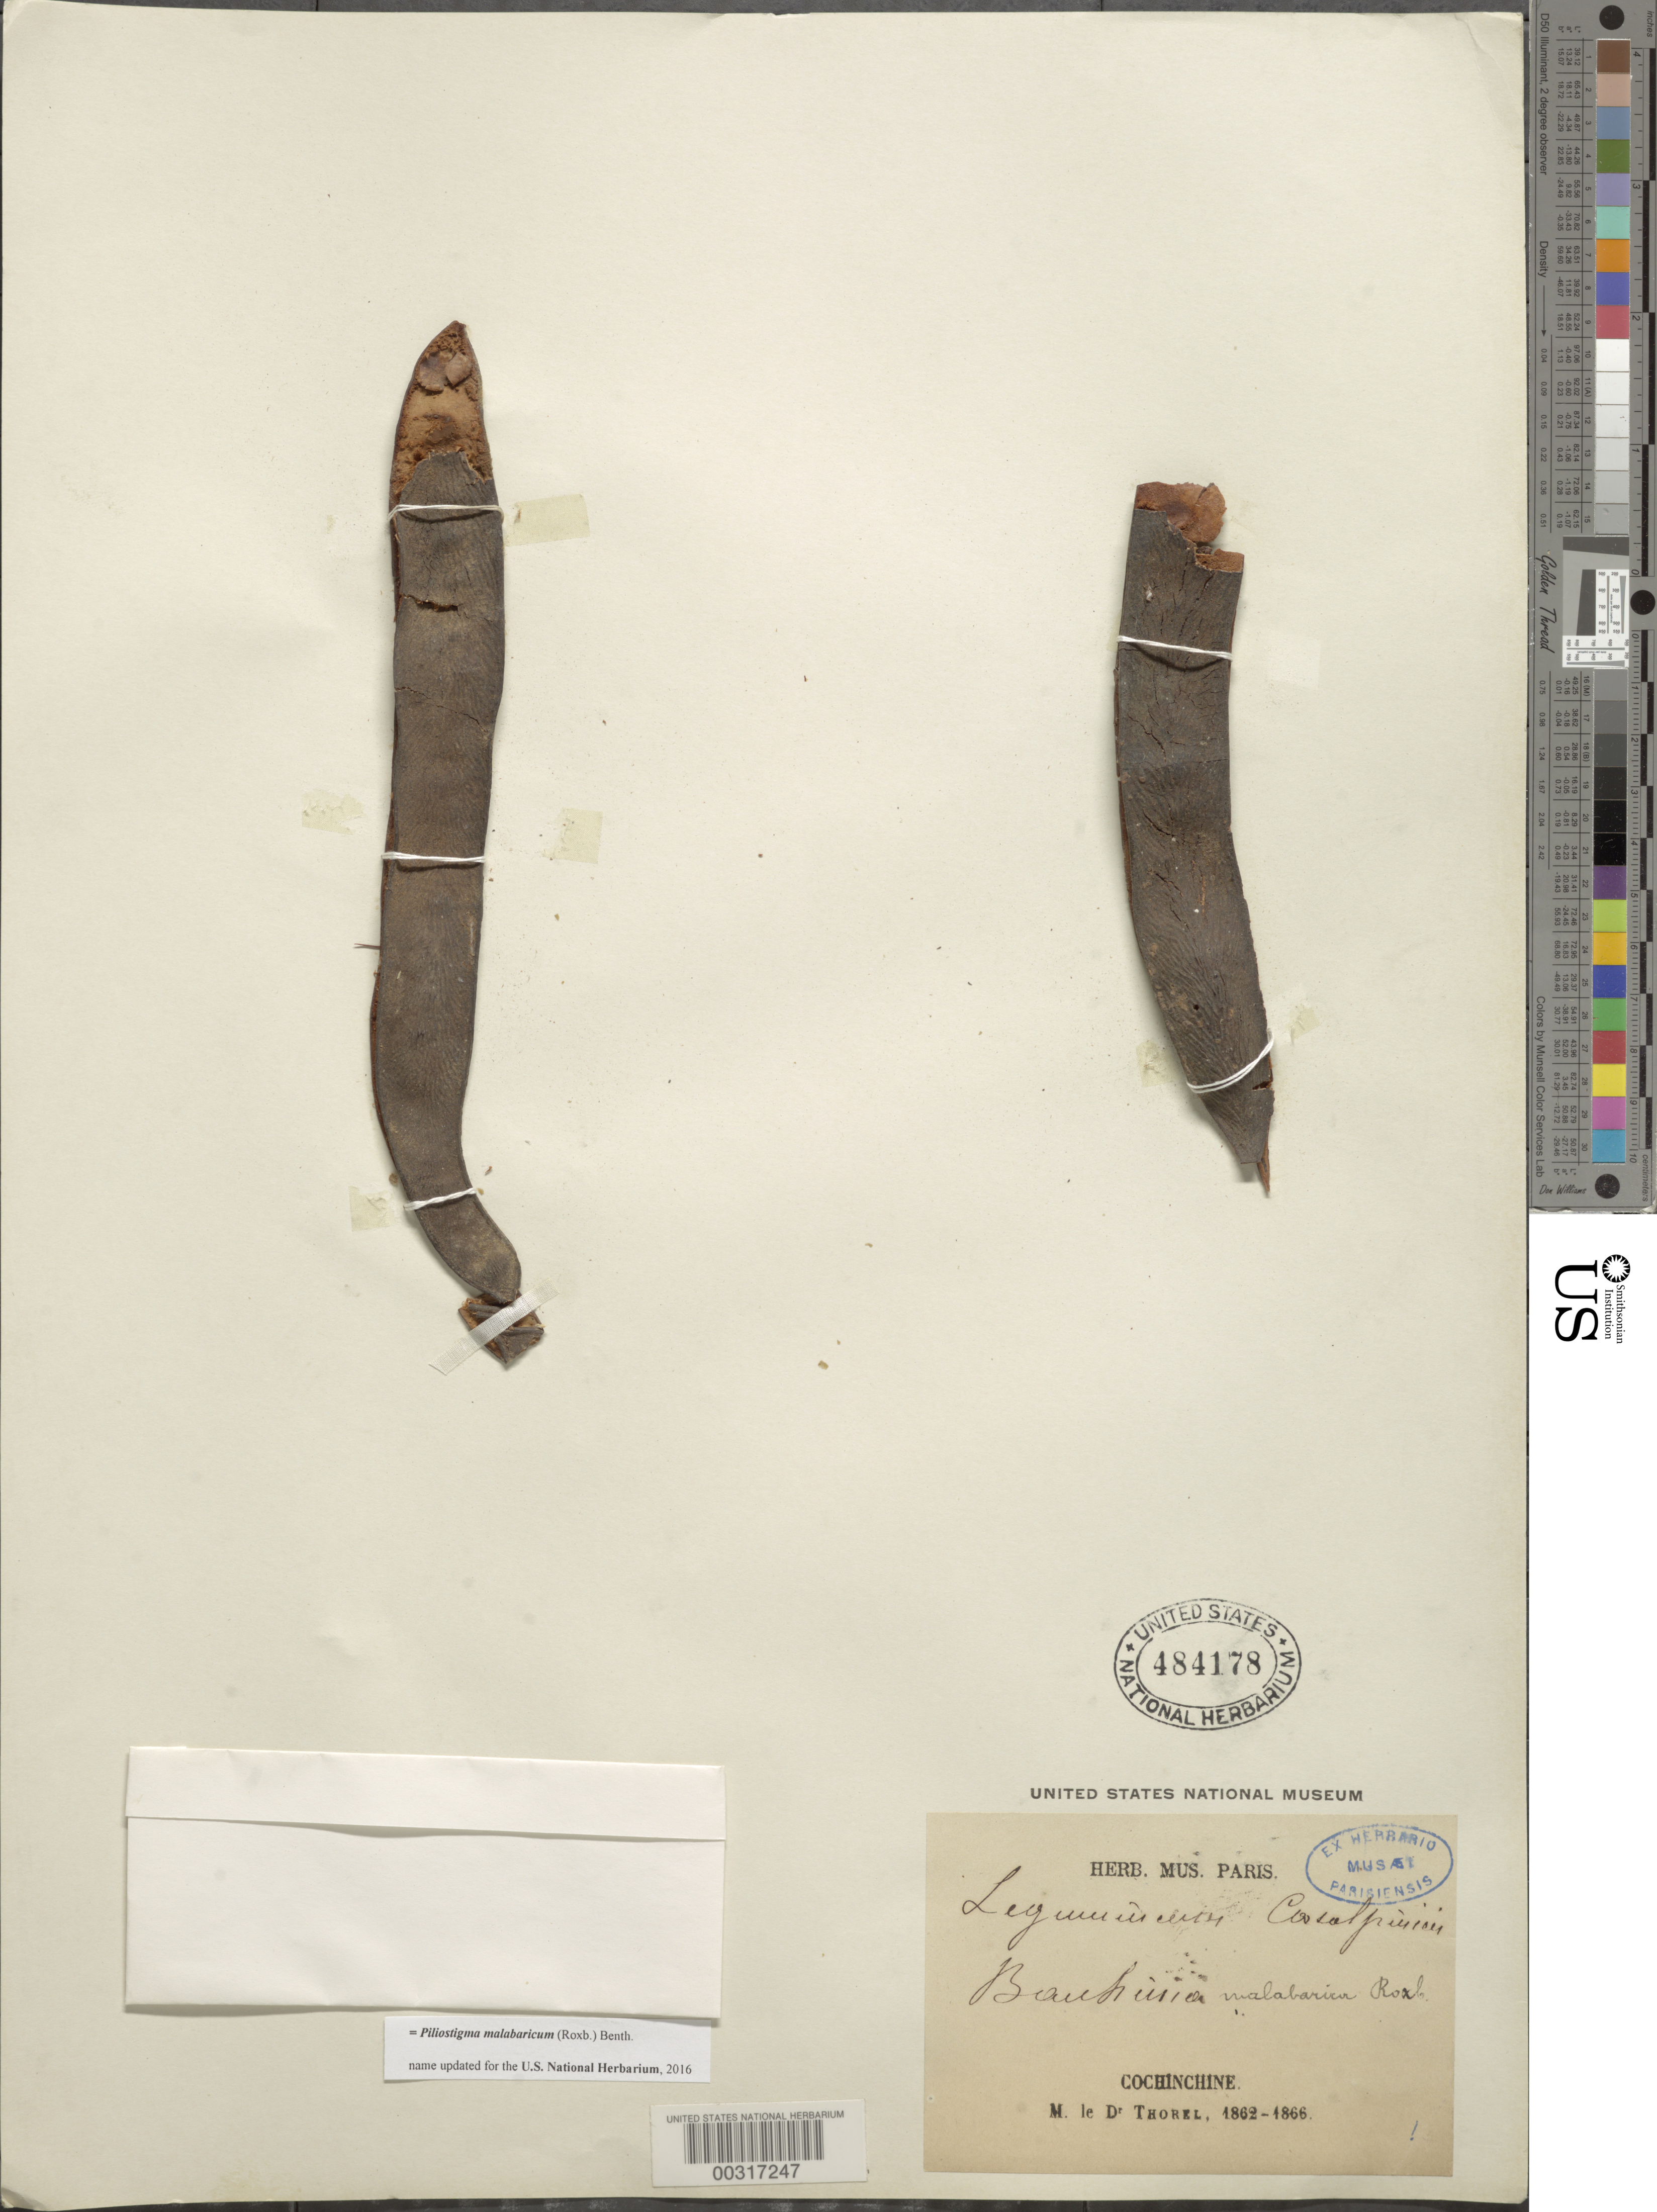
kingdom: Plantae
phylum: Tracheophyta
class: Magnoliopsida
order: Fabales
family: Fabaceae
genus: Piliostigma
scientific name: Piliostigma malabaricum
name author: (Roxb.) Benth.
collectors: C. Thorel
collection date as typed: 1862 to -- -- 1866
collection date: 1862/1866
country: Vietnam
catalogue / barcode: US 484178